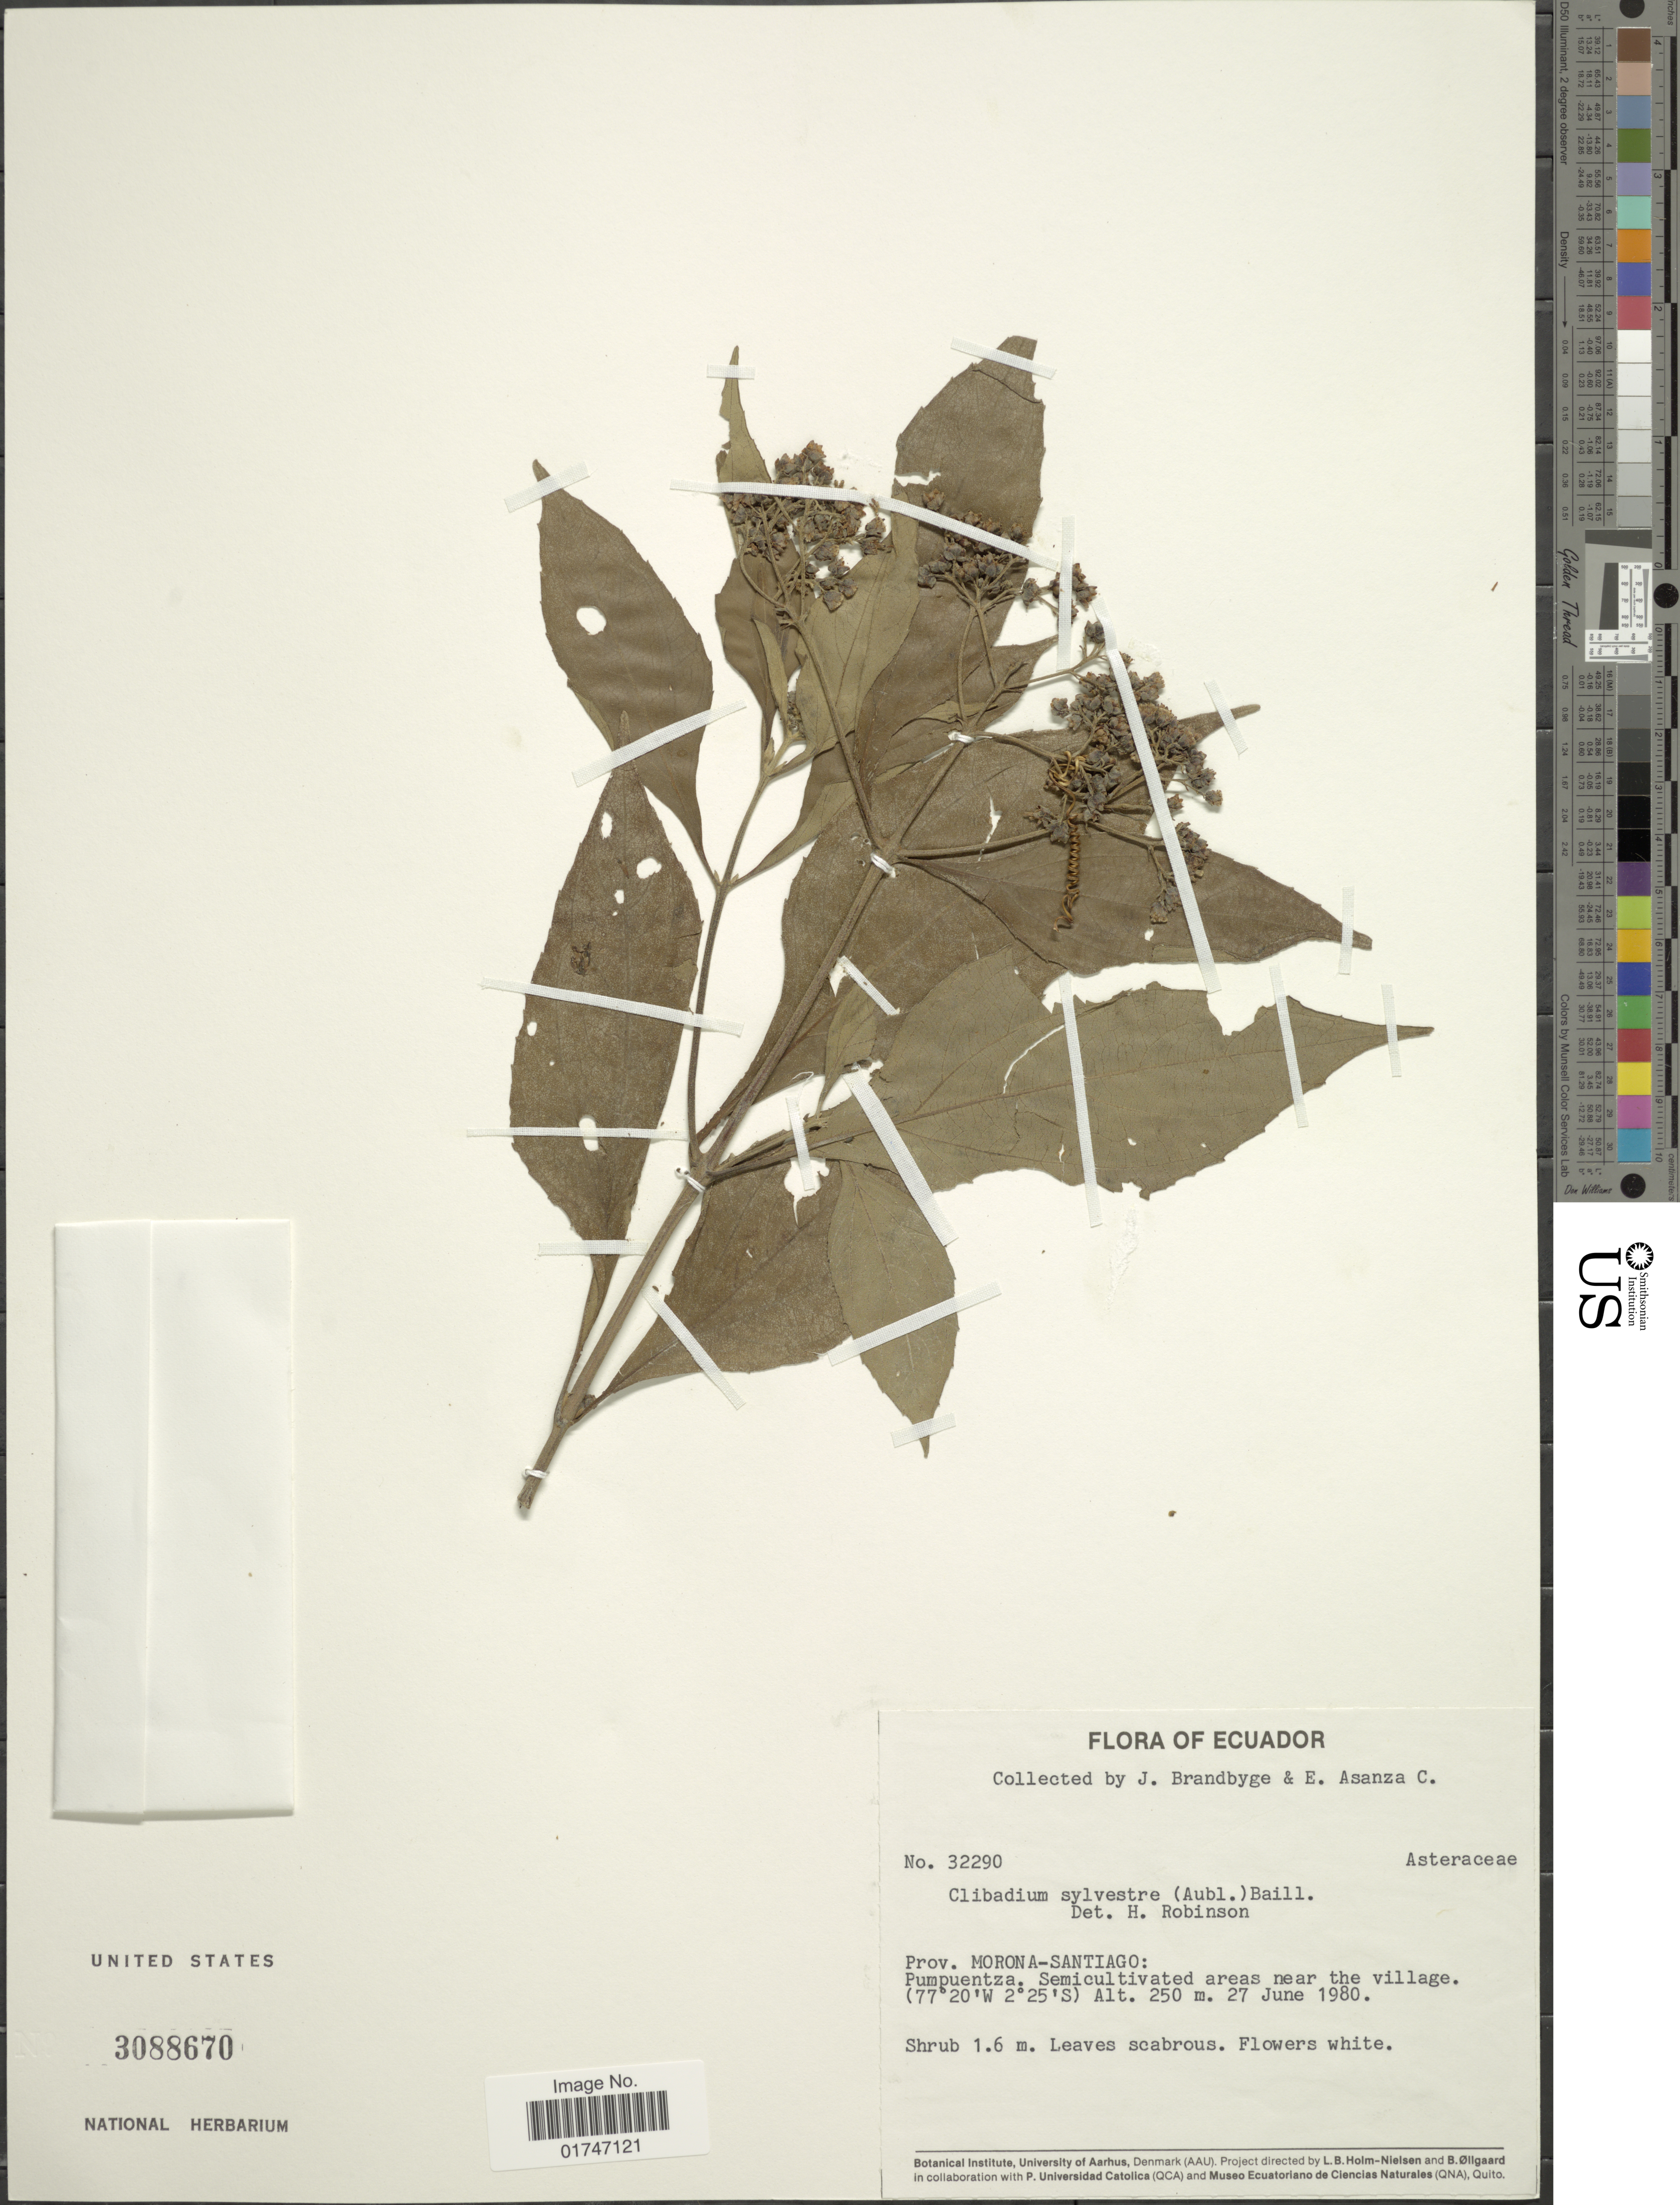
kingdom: Plantae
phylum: Tracheophyta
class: Magnoliopsida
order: Asterales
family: Asteraceae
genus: Clibadium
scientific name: Clibadium sylvestre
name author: (Aubl.) Baill.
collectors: J. Brandbyge & E. Asanza C.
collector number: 32290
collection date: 1980-06-27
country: Ecuador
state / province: Morona-Santiago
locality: Prov. Morona-Santiago: Pumpuentza, Semicultivated areas near the village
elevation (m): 250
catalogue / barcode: US 3088670